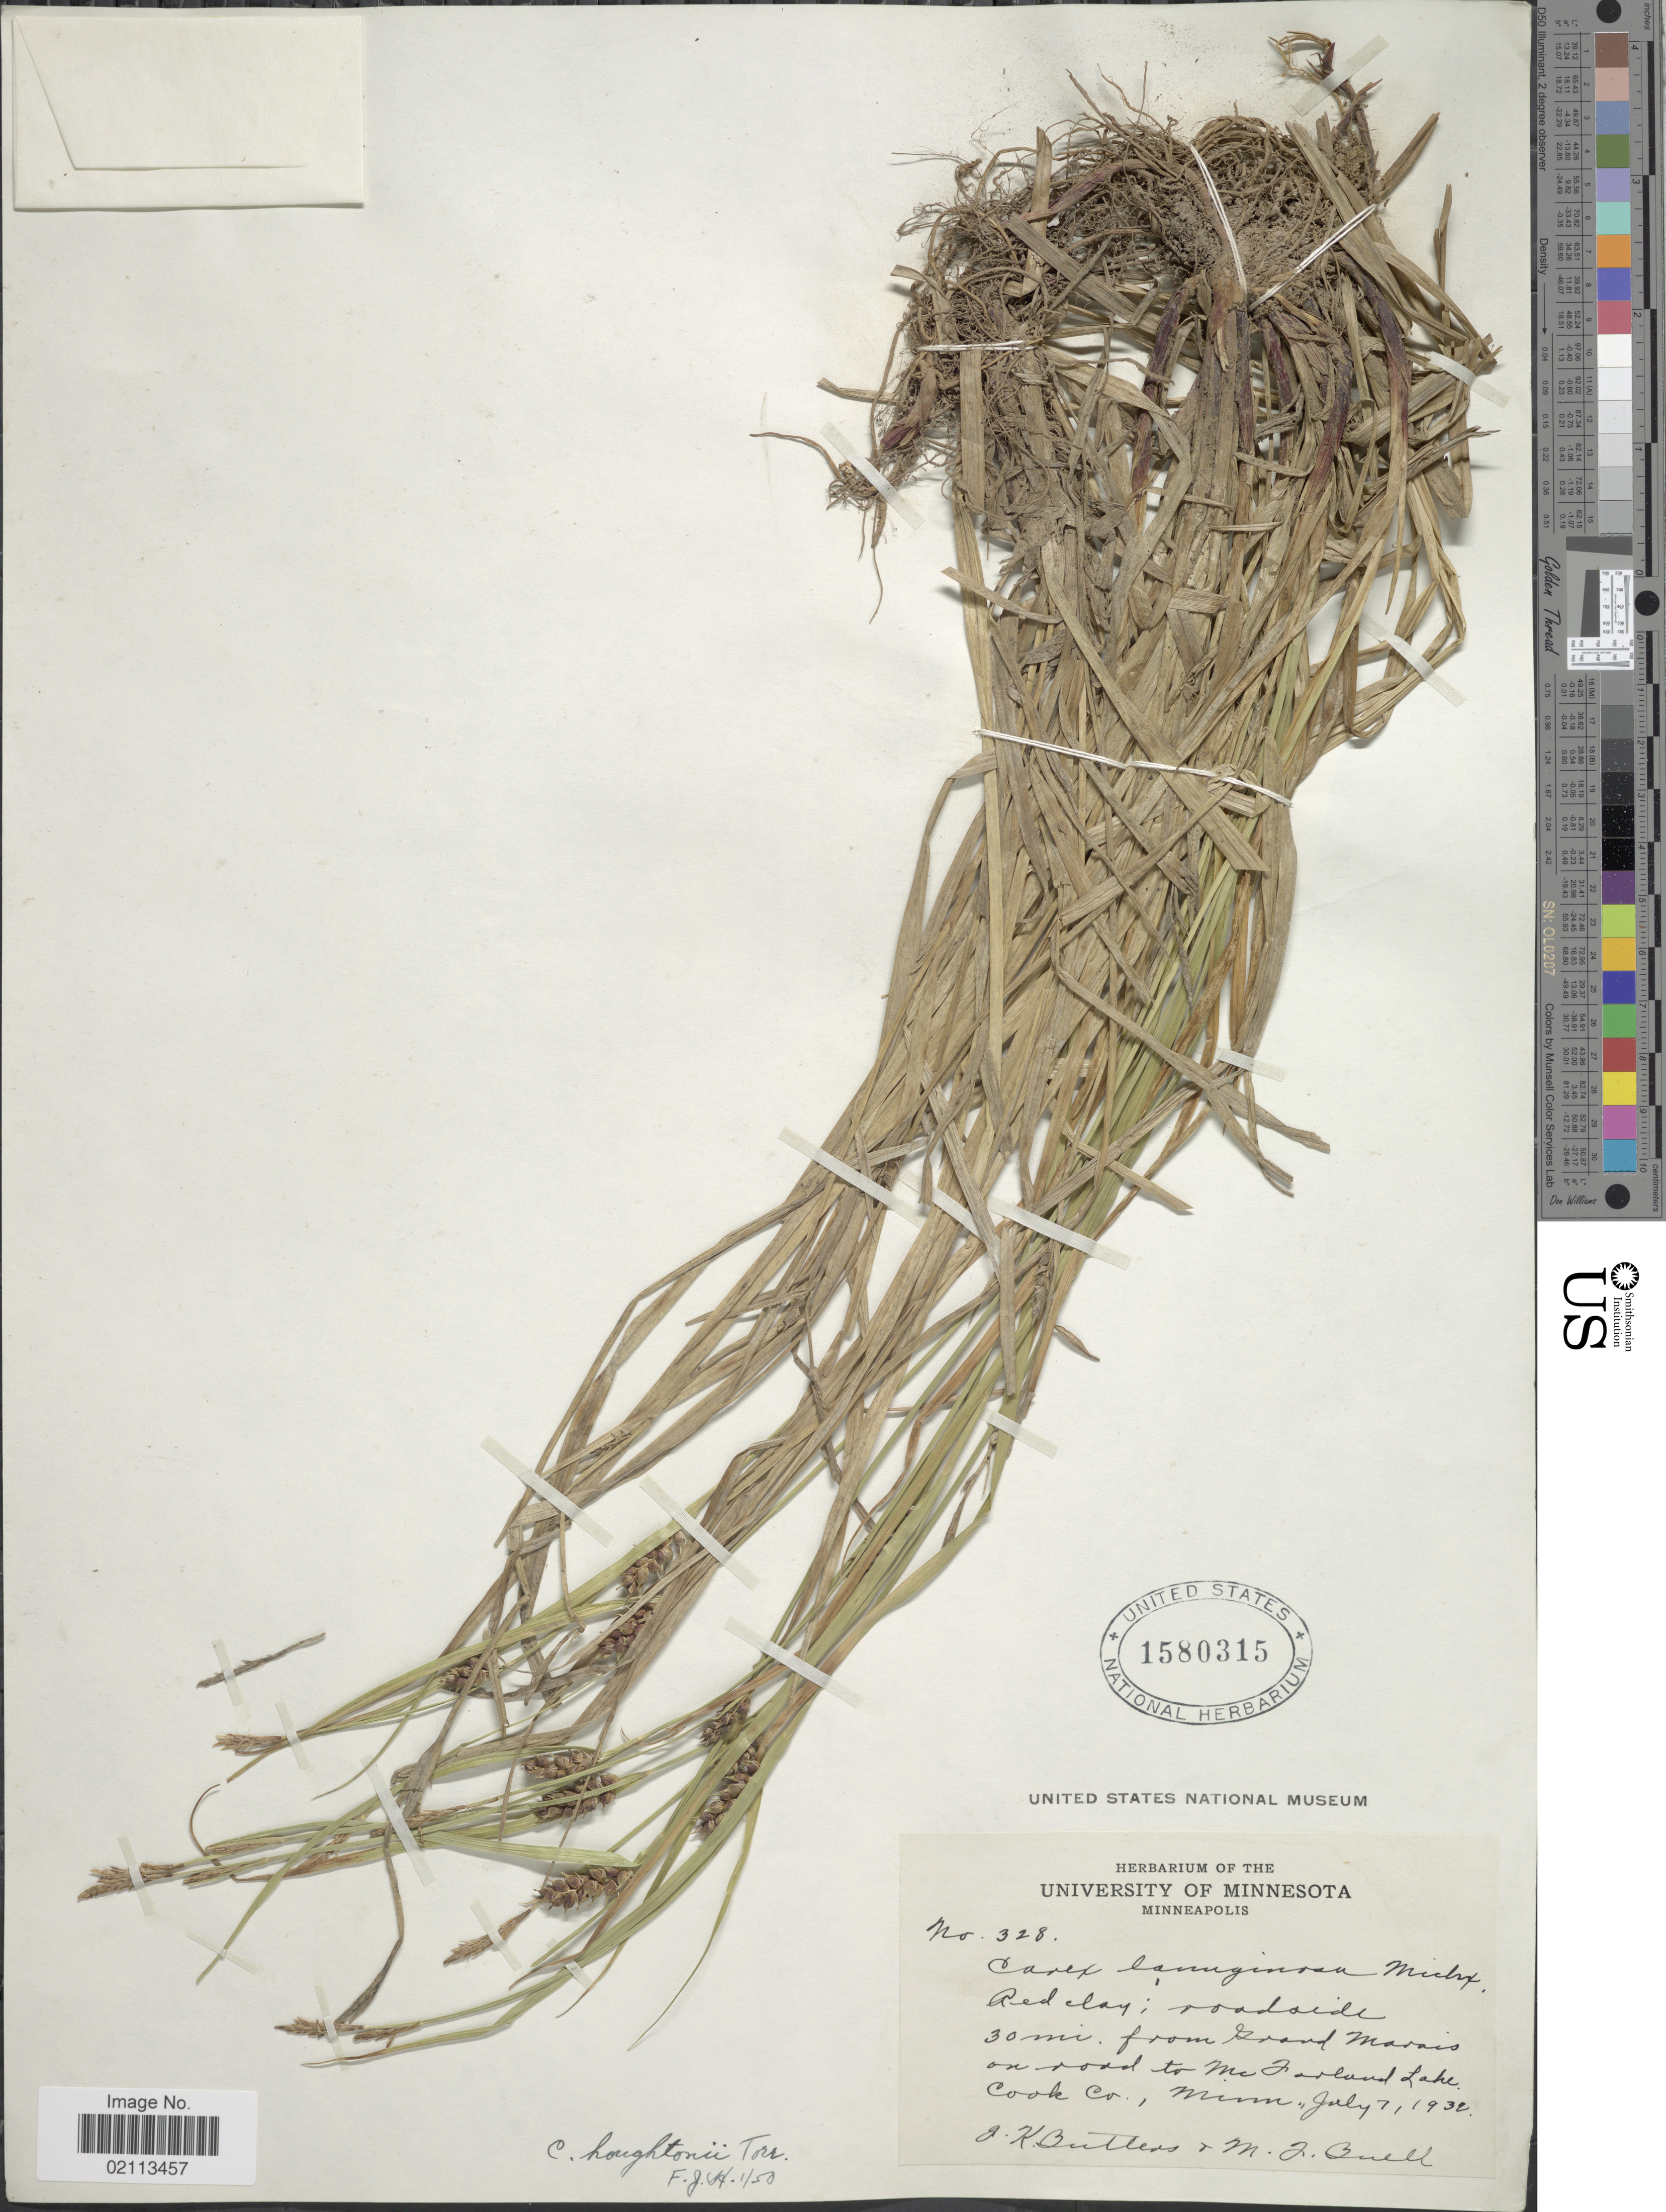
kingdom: Plantae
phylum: Tracheophyta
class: Liliopsida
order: Poales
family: Cyperaceae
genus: Carex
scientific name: Carex houghtoniana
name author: Torr. ex Dewey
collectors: J. Butters & M. Buell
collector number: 328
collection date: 1932-07-07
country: United States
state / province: Minnesota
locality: Red clay; roadside 30 mi from Grand Marais on road to McFarland Lake, Cook Co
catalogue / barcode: US 1580315